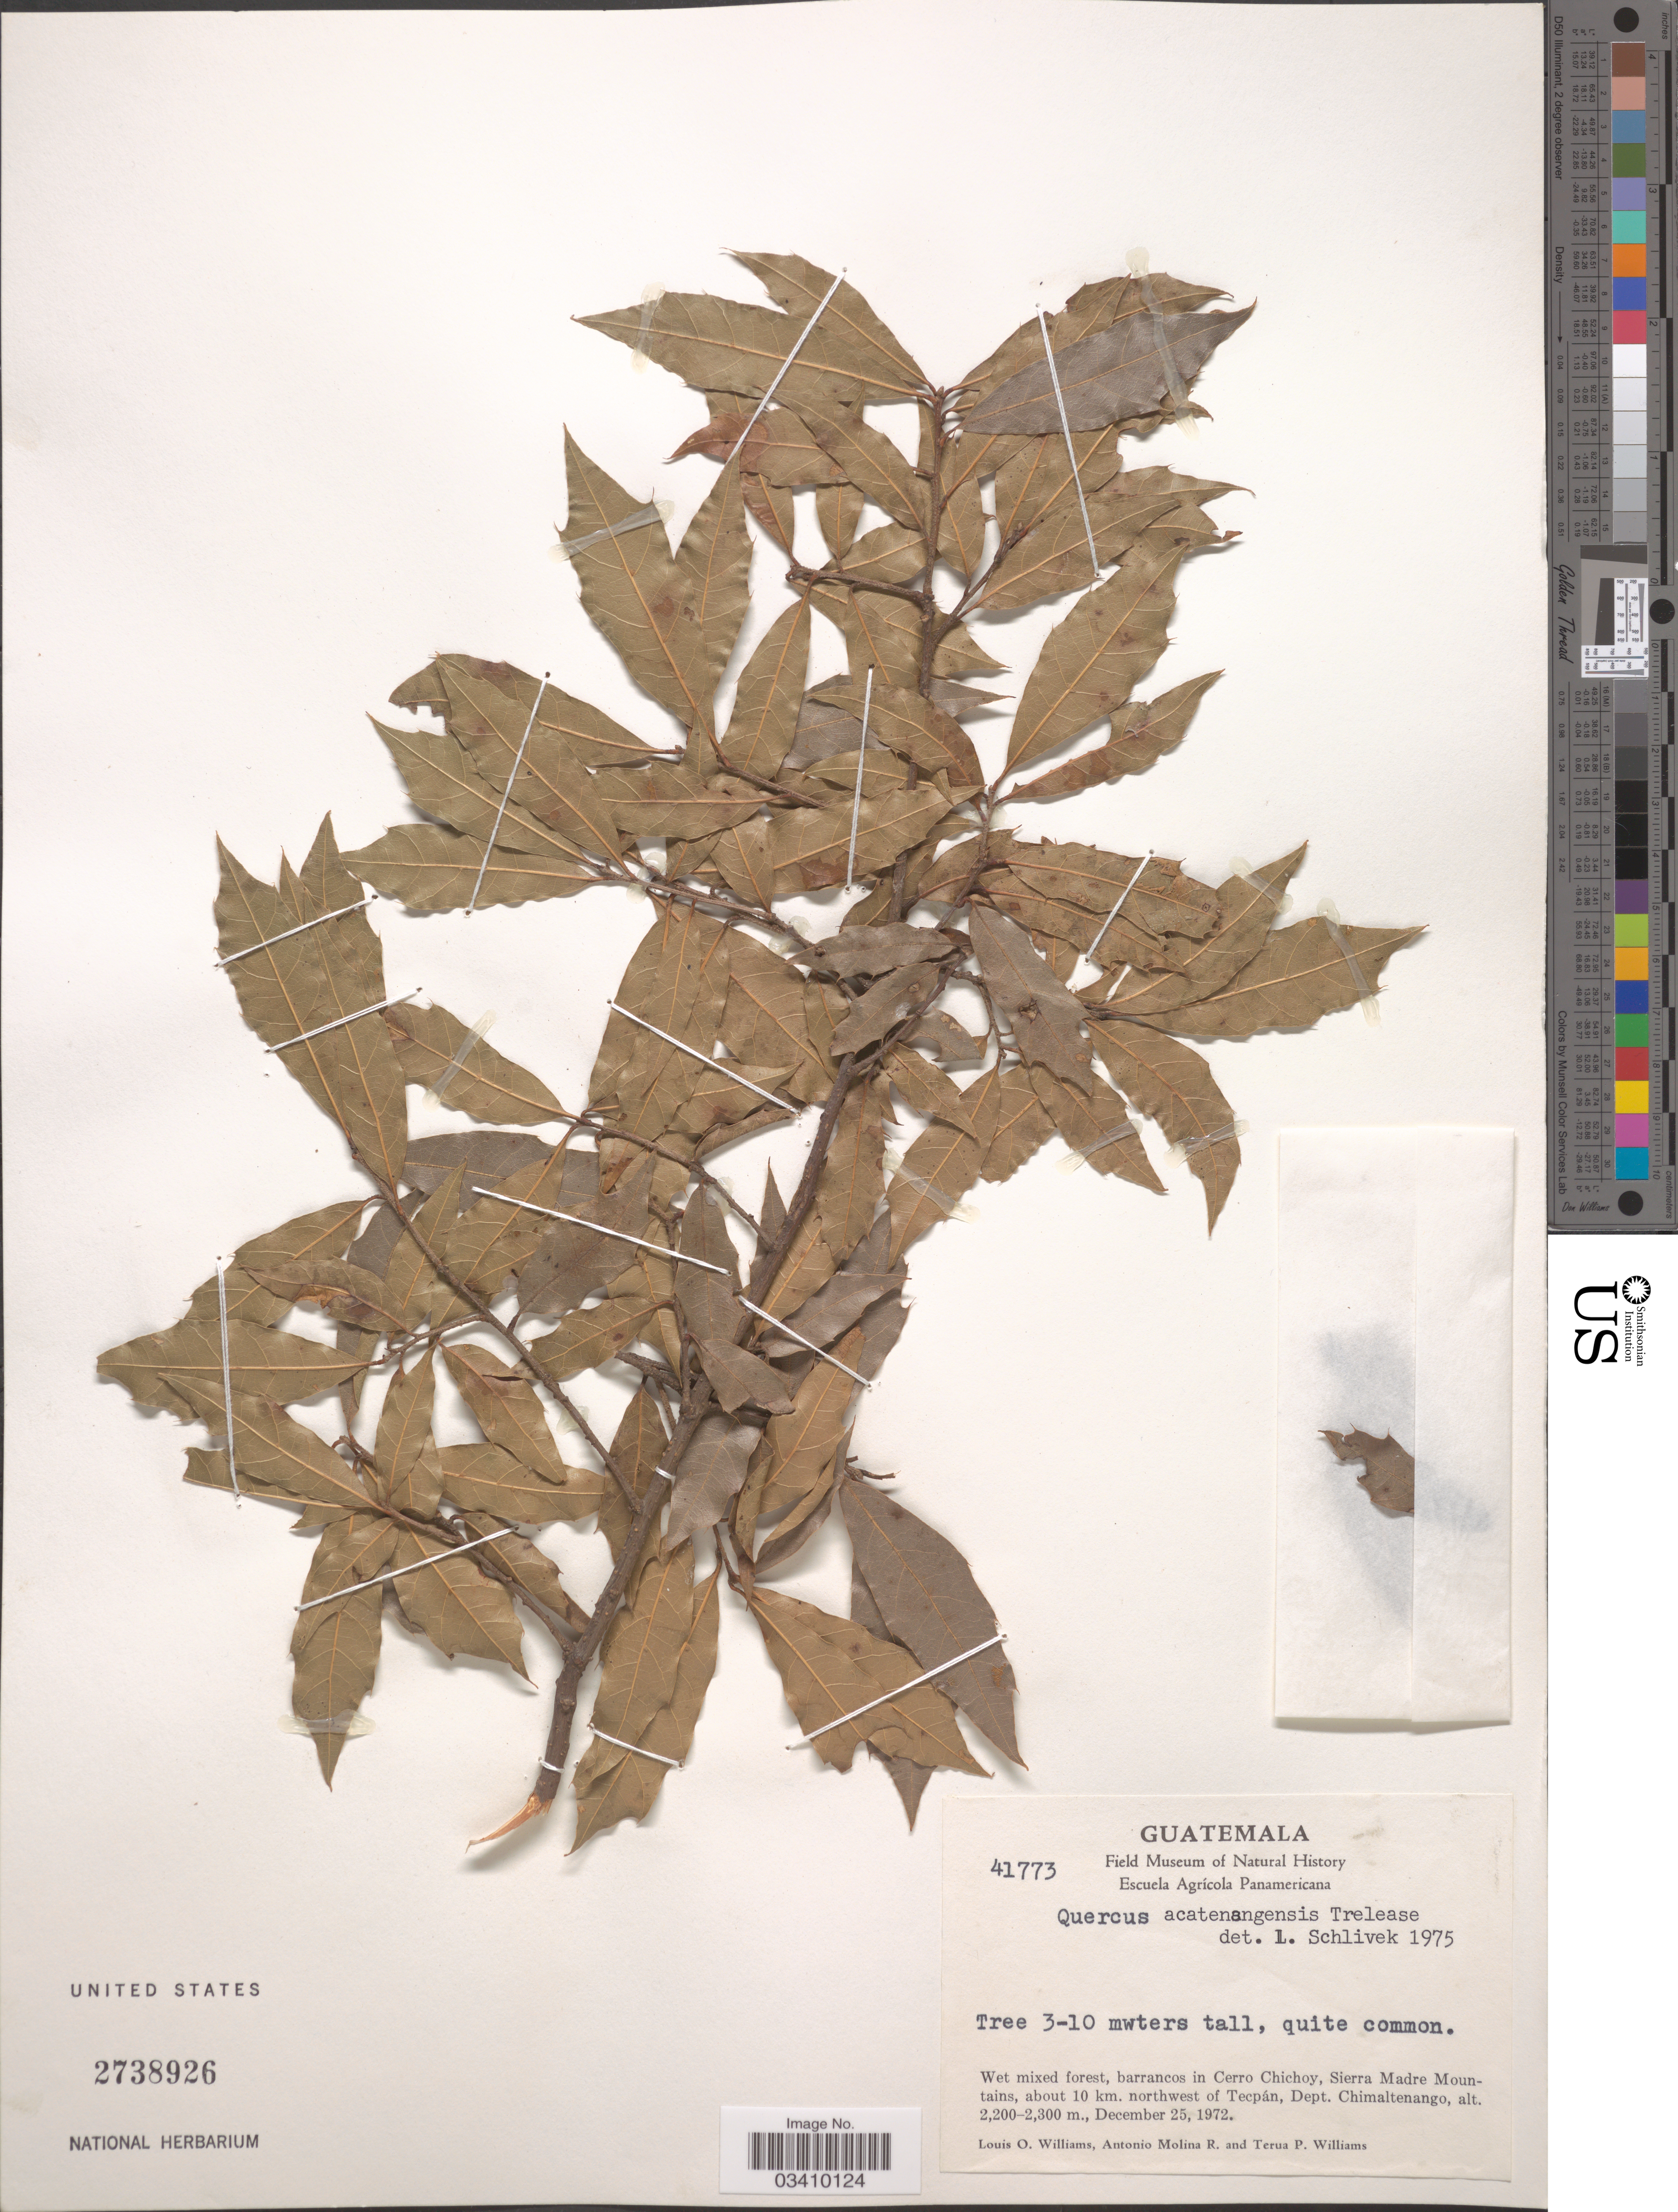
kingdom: Plantae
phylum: Tracheophyta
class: Magnoliopsida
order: Fagales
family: Fagaceae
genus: Quercus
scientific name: Quercus acatenangensis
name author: Trel.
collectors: L. O. Williams, A. Molina R. & T. P. Williams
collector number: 41773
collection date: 1972-12-25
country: Guatemala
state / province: Chimaltenango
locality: Barrancos in Cerro Chichoy, Sierra Madre Mountains, about 10 km, northwest of Tecpán, Dept. Chimaltenango.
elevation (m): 2200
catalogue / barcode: US 2738926